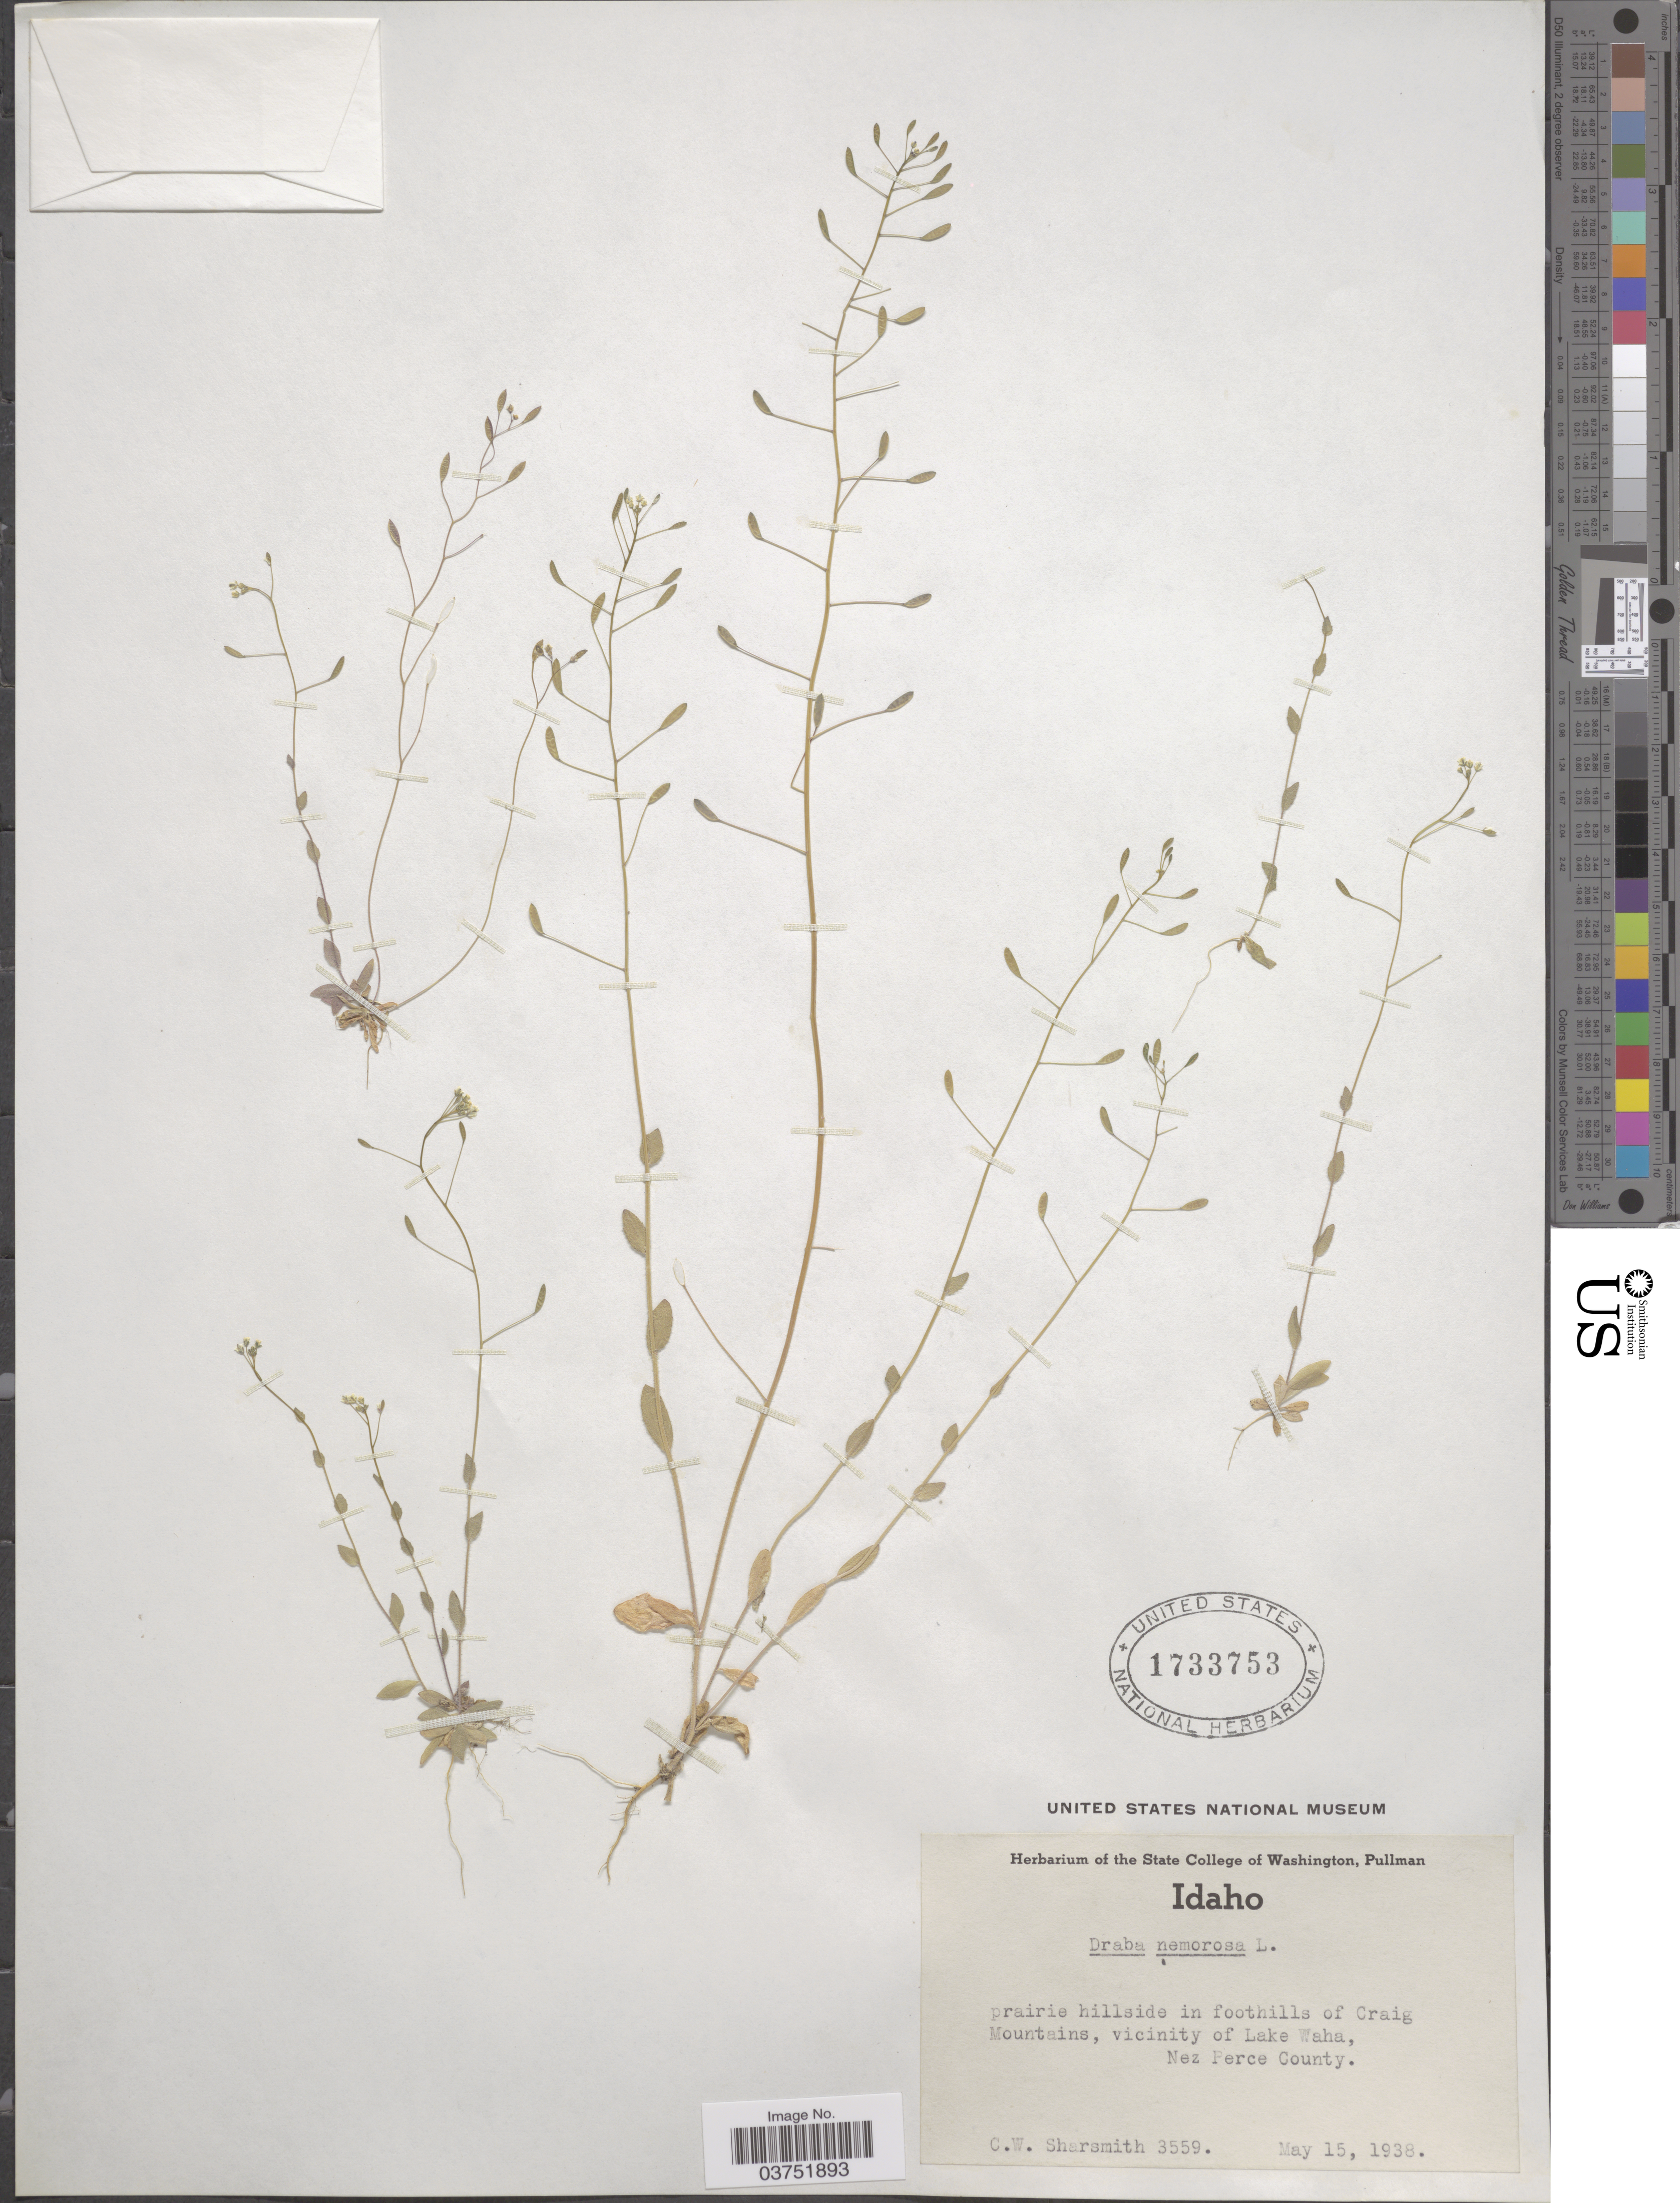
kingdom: Plantae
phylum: Tracheophyta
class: Magnoliopsida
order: Brassicales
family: Brassicaceae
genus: Draba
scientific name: Draba nemorosa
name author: L.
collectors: C. Sharsmith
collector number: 3559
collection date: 1938-05-15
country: United States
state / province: Idaho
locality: Prairie hillside in foothills of Craig Mountains, vicinity of Lake Waha, Nez Perce County.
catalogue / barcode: US 1733753